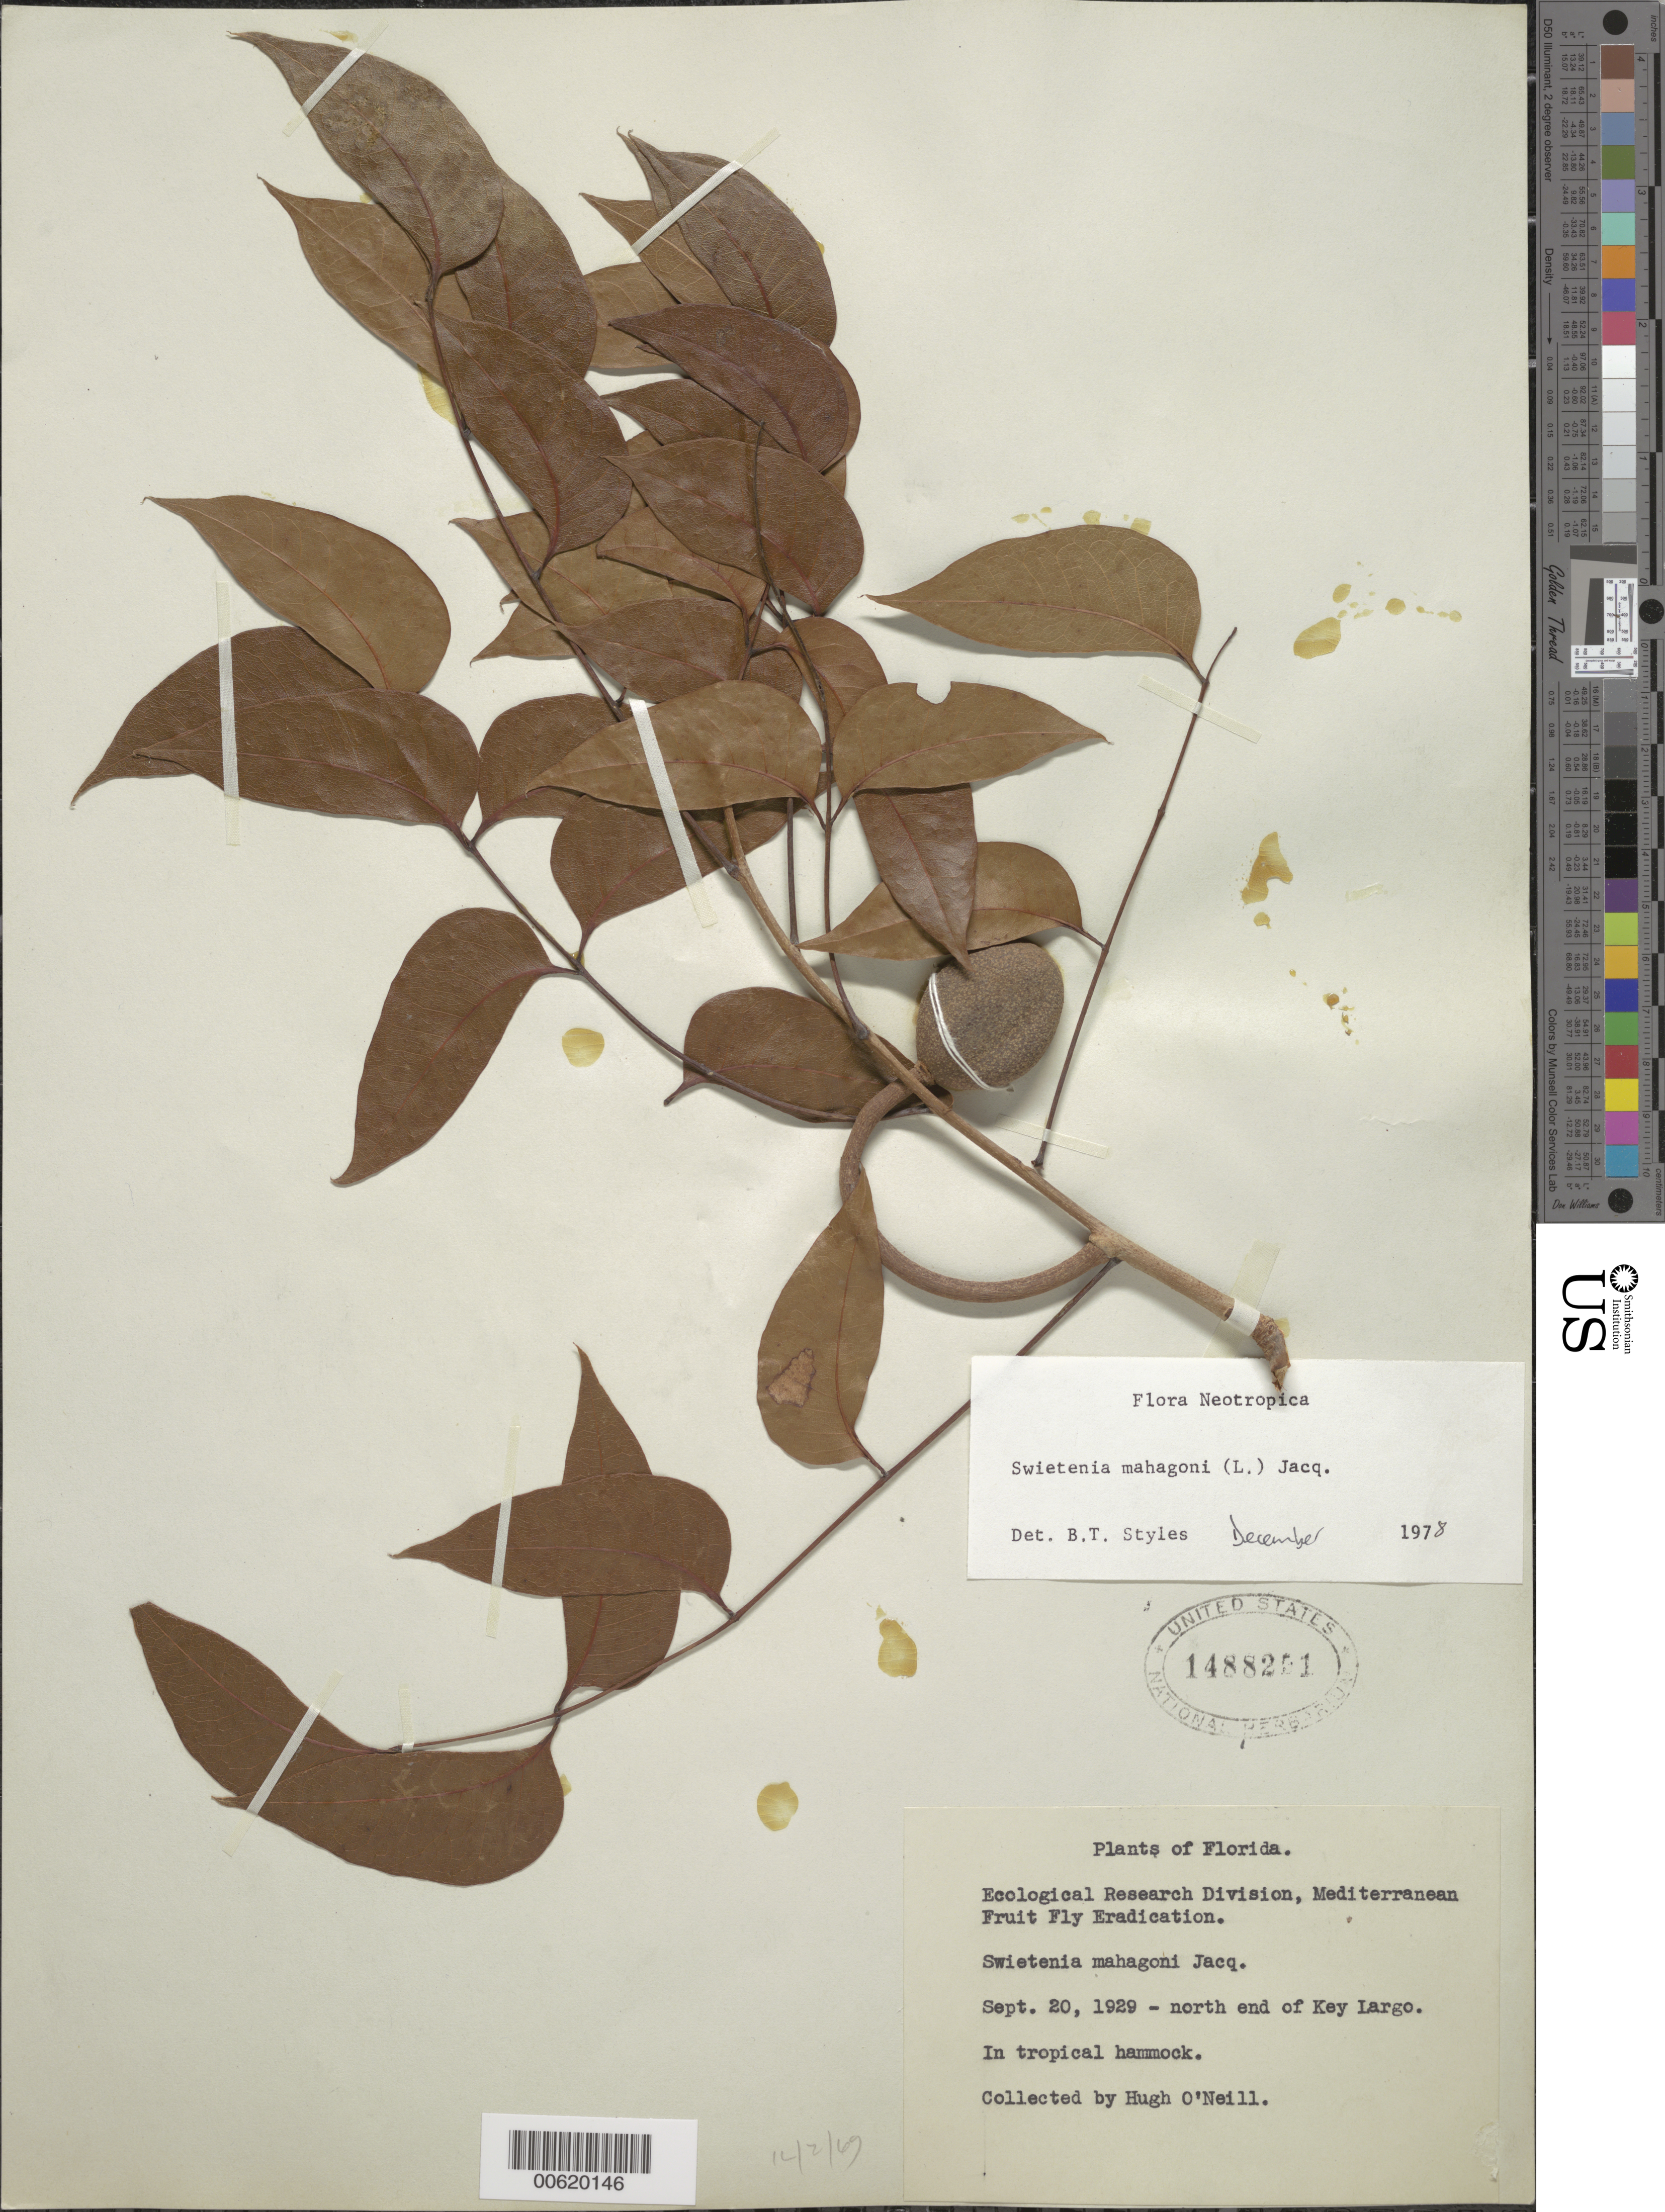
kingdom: Plantae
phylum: Tracheophyta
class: Magnoliopsida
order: Sapindales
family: Meliaceae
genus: Swietenia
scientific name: Swietenia mahagoni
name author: (L.) Jacq.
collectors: H. O'Neill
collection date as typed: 20 Sep 1929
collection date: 1929-09-20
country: United States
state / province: Florida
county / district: Monroe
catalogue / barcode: US 1488251